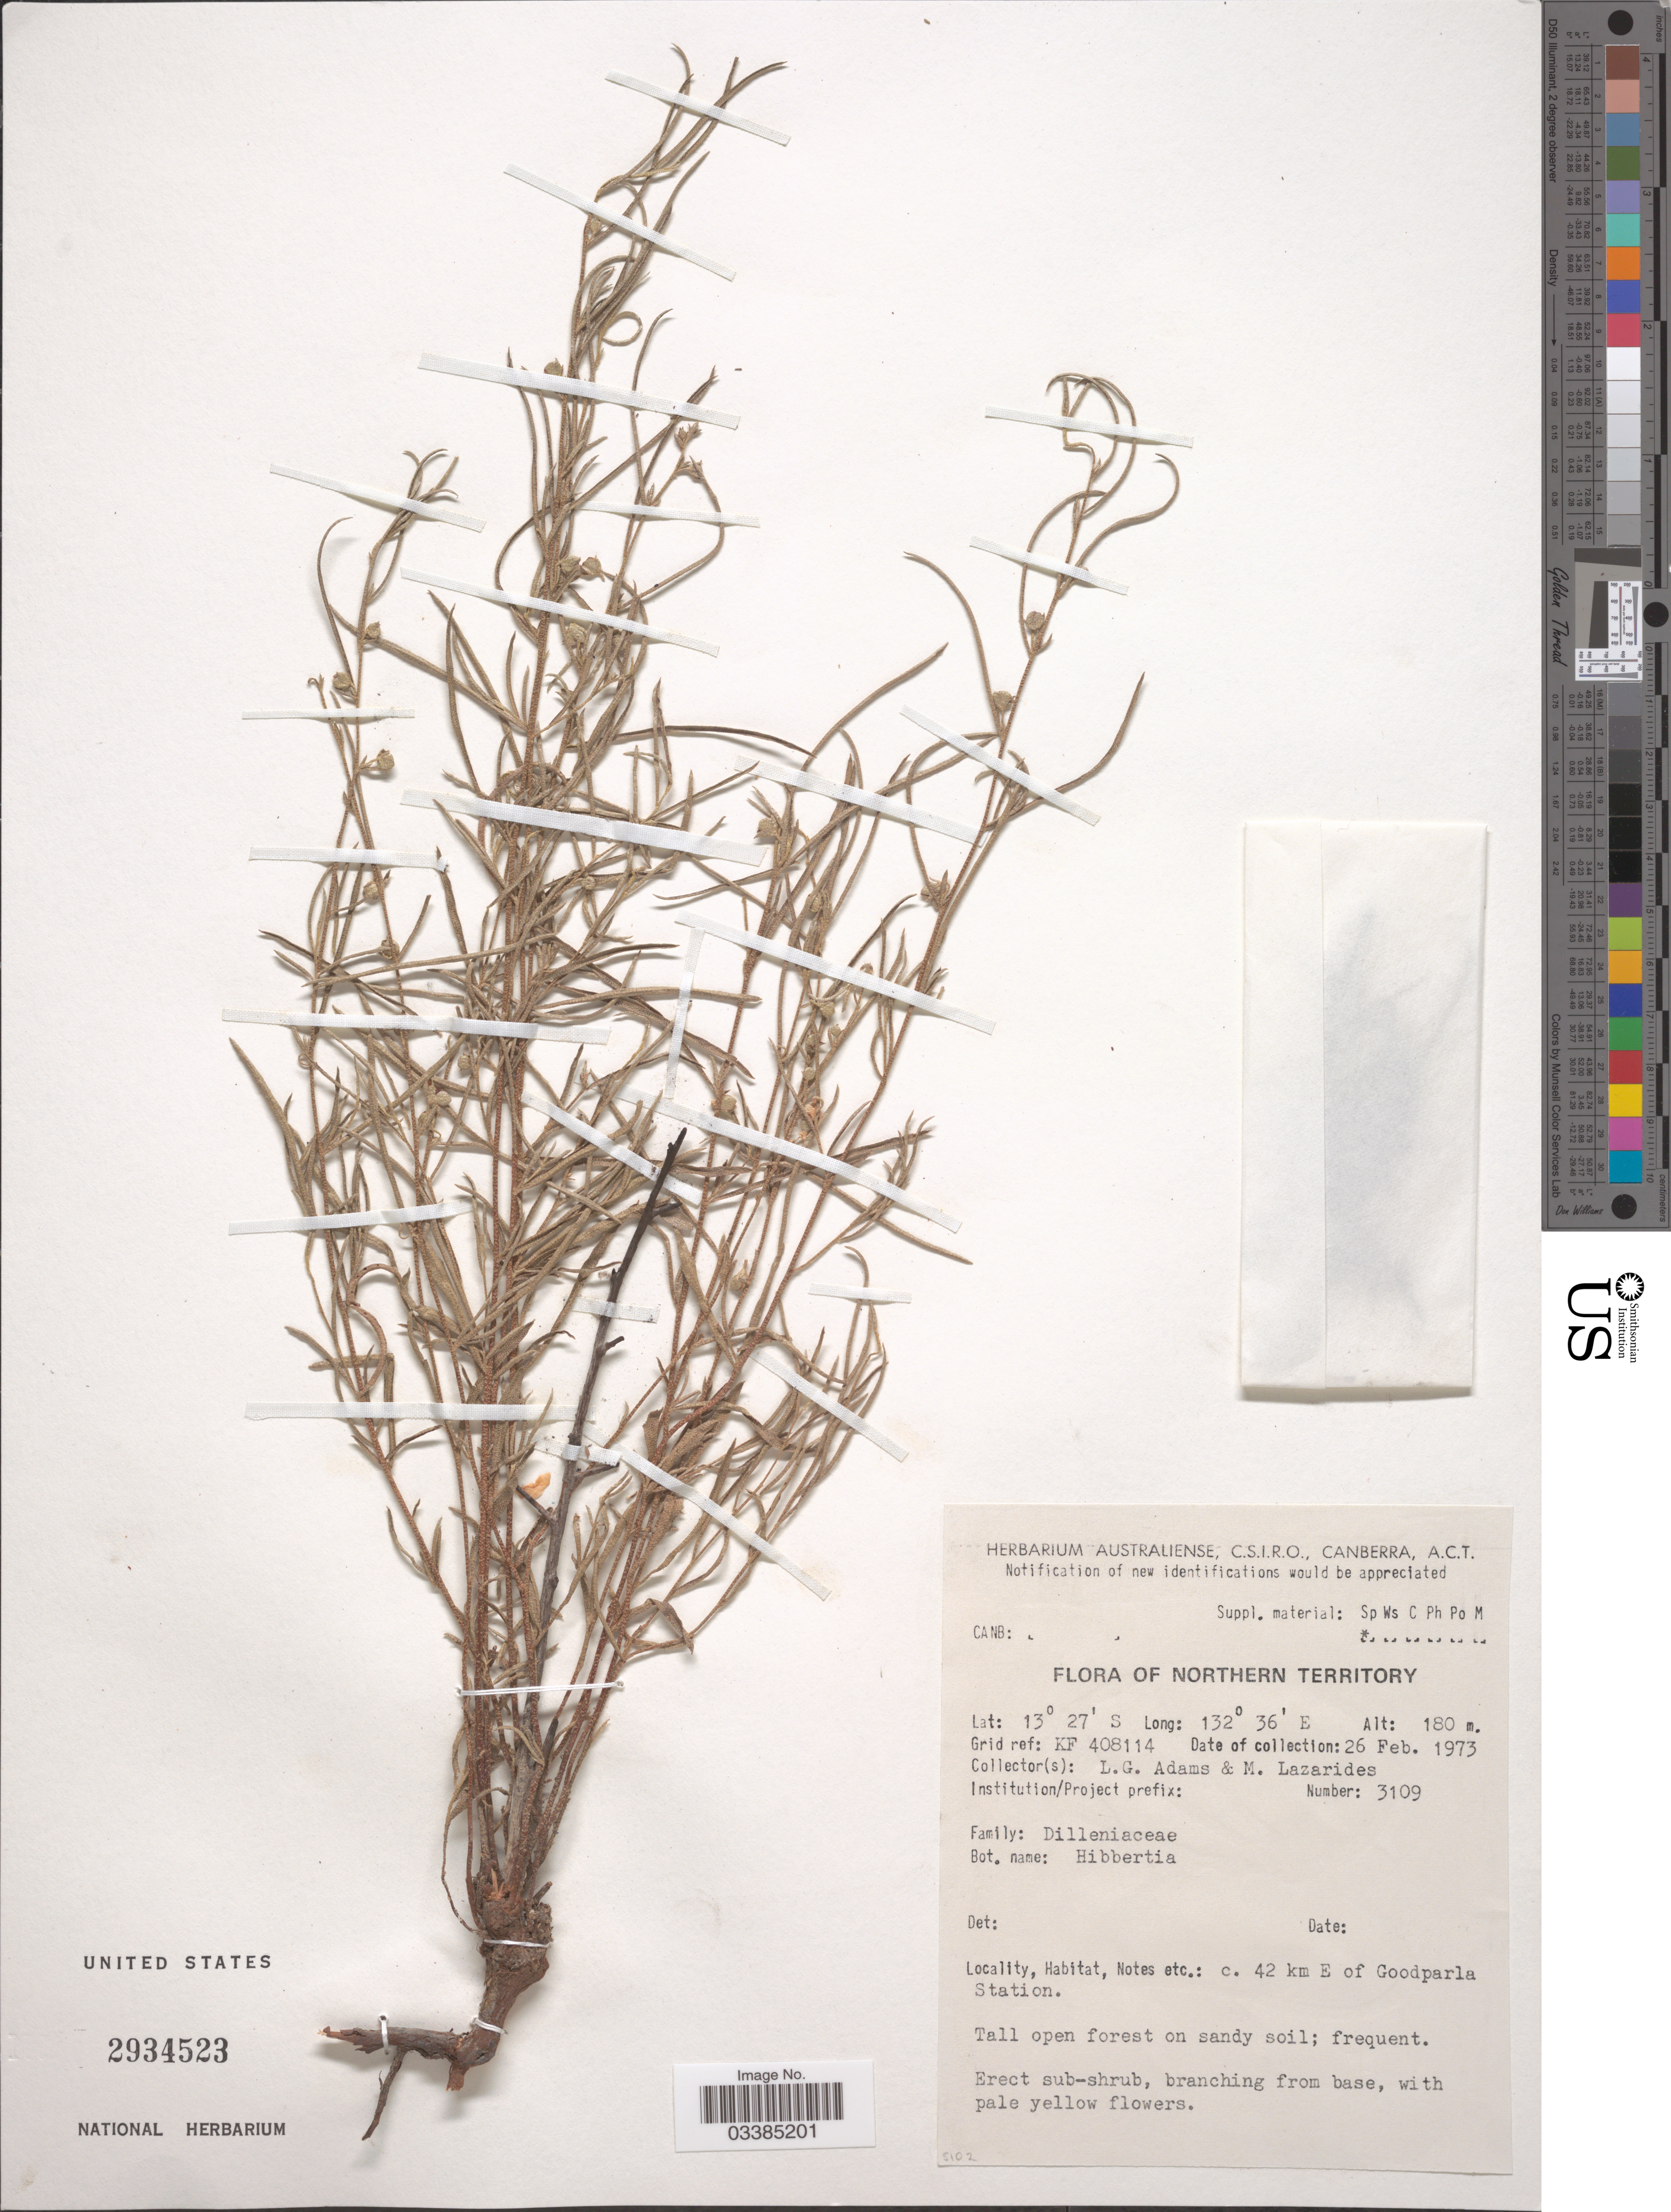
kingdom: Plantae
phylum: Tracheophyta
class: Magnoliopsida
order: Dilleniales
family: Dilleniaceae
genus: Hibbertia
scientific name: Hibbertia sp.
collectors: L. G. Adams & M. Lazarides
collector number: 3109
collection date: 1973-02-26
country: Australia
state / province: Northern Territory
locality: Grid ref: KF 408114. C. 42 km E of Goodparla Station.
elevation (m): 180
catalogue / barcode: US 2934523